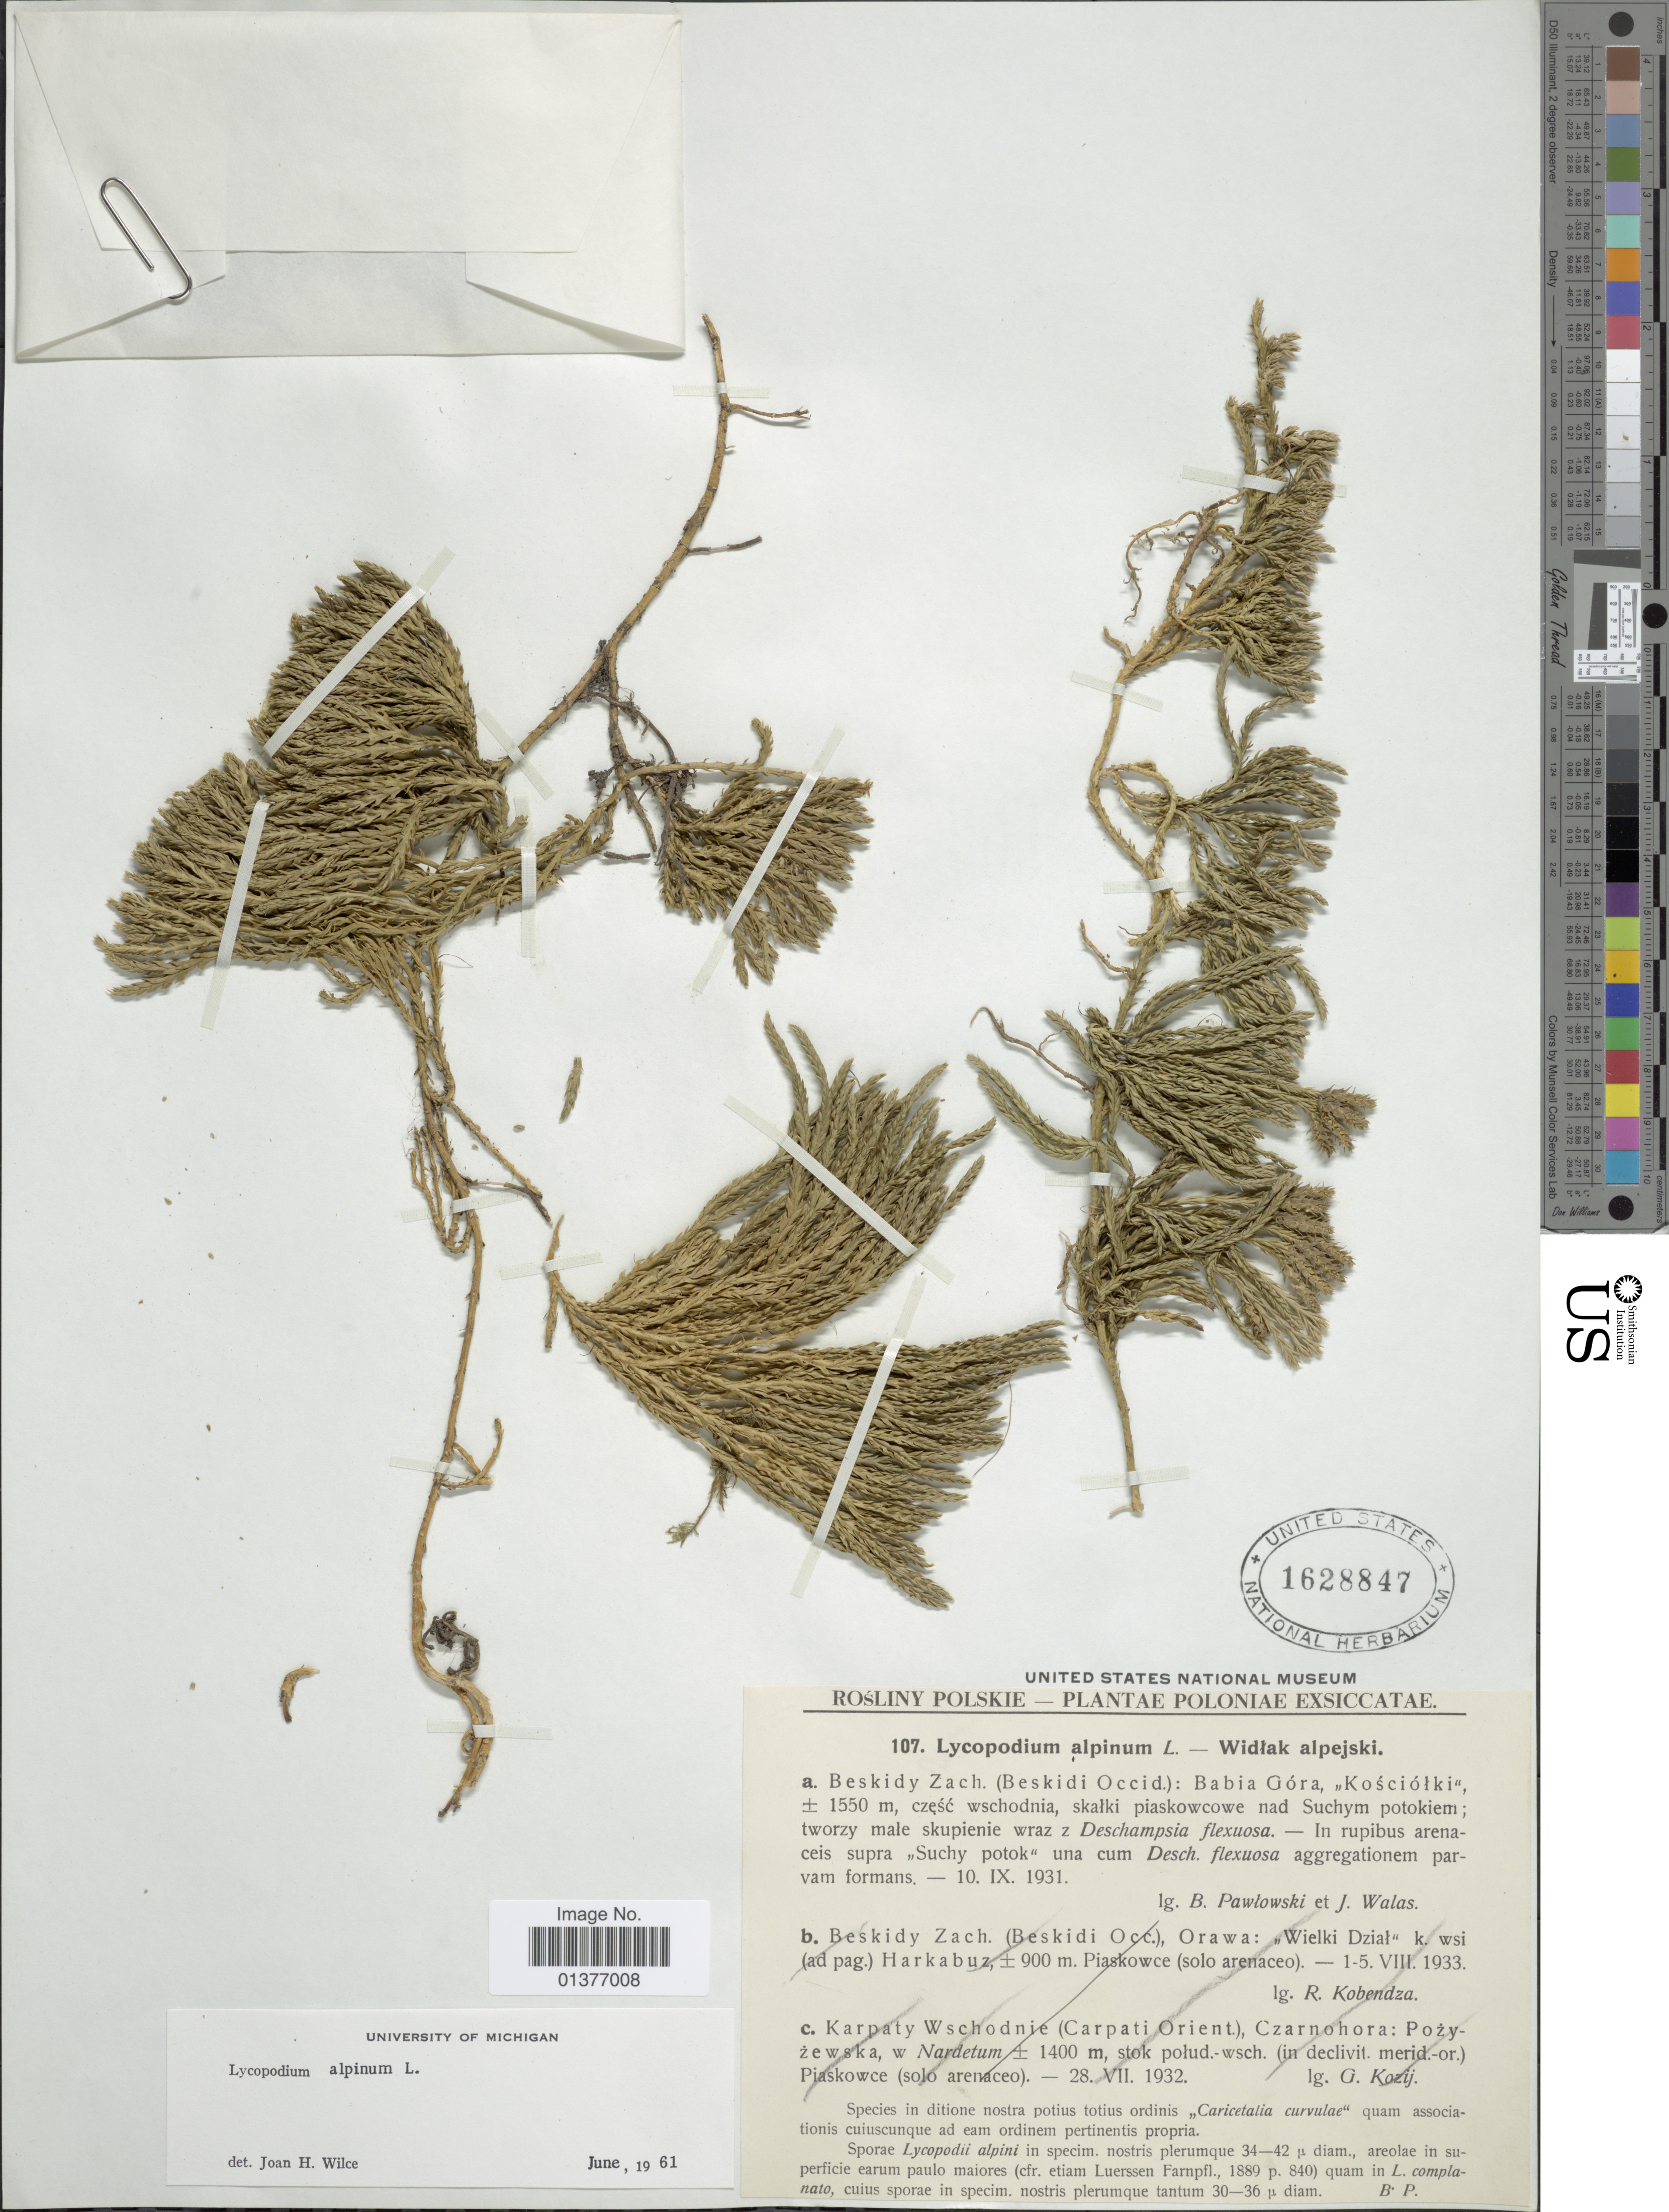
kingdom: Plantae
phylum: Tracheophyta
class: Lycopodiopsida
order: Lycopodiales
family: Lycopodiaceae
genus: Diphasiastrum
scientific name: Diphasiastrum alpinum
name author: (L.) Holub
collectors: B. Pawlowski & J. Walas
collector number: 107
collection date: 1931-09-10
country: Poland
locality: Beskidy Zach(Beskidi Occid.): Babia Góra, "Kosciolko"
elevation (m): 1550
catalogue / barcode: US 1628847